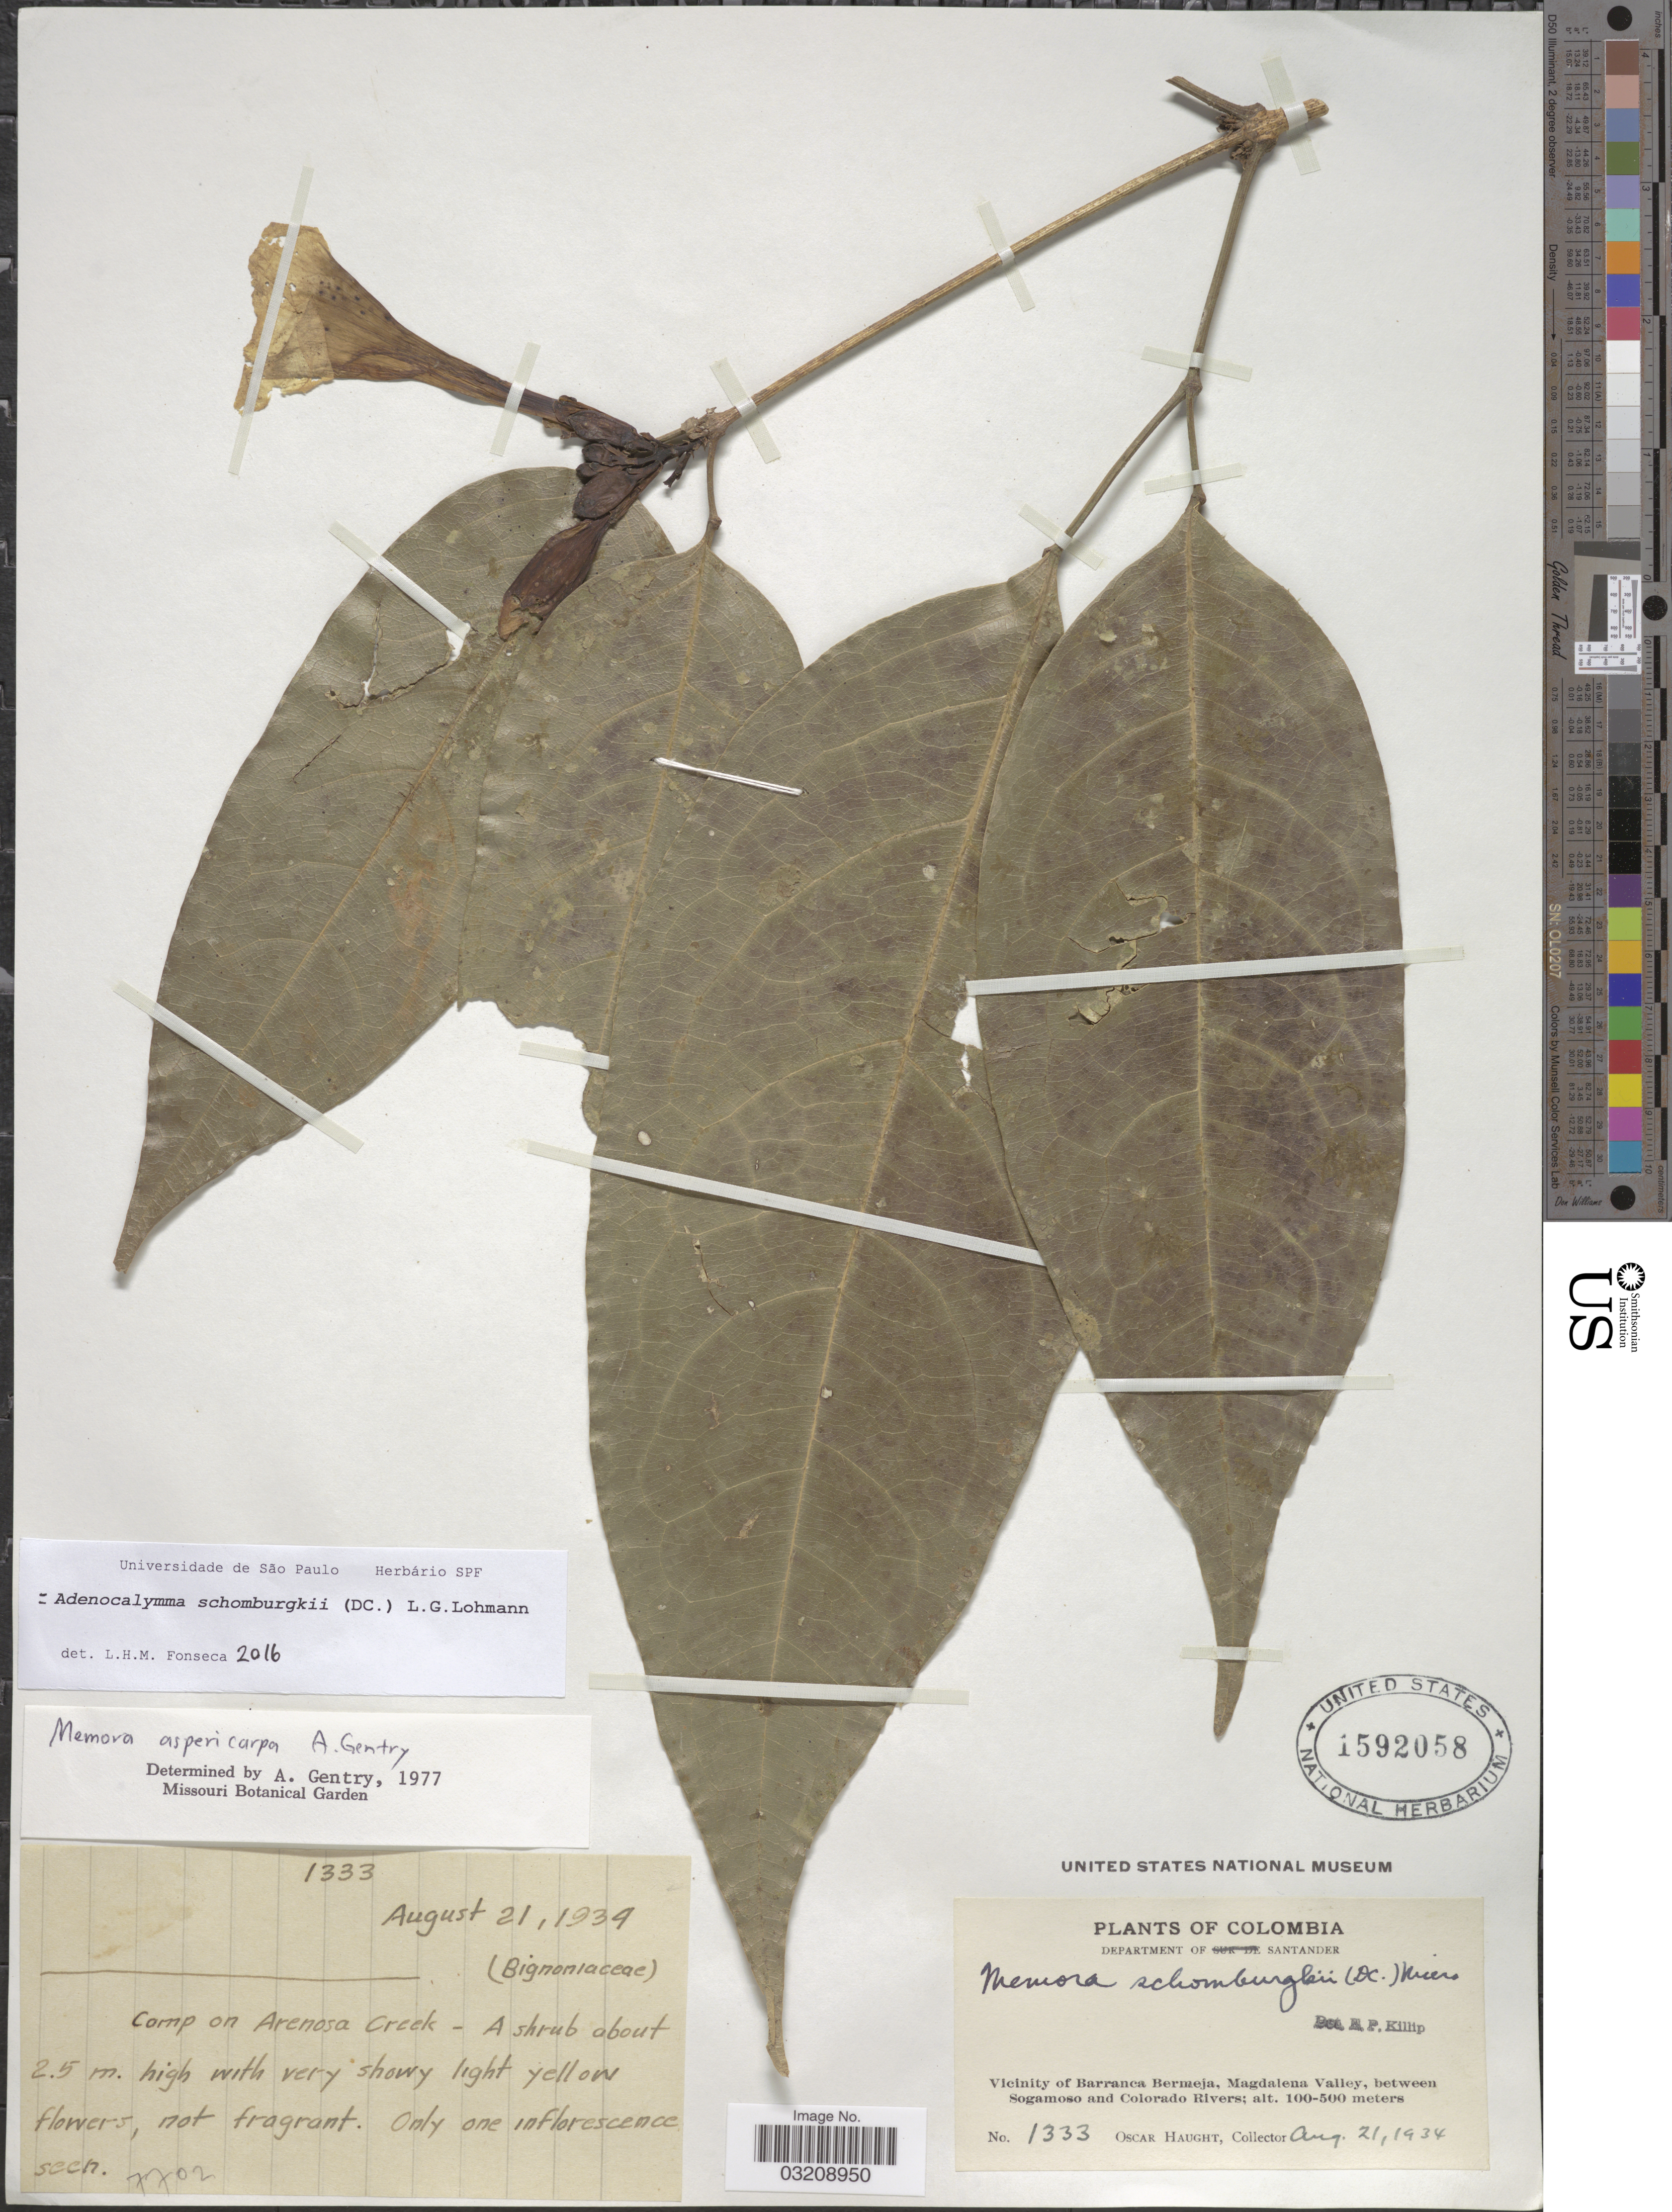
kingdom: Plantae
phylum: Tracheophyta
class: Magnoliopsida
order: Lamiales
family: Bignoniaceae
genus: Adenocalymma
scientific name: Adenocalymma schomburgkii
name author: (DC.) L.G. Lohmann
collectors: O. L. Haught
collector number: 1333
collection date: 1934-08-21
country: Colombia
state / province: Santander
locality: Department of Santander. Vicinity of Barranca Bermeja, Magdalena Valley, between Sogamoso and Colorado Rivers. Camp on Arenosa Creek.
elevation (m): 100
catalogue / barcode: US 1592058